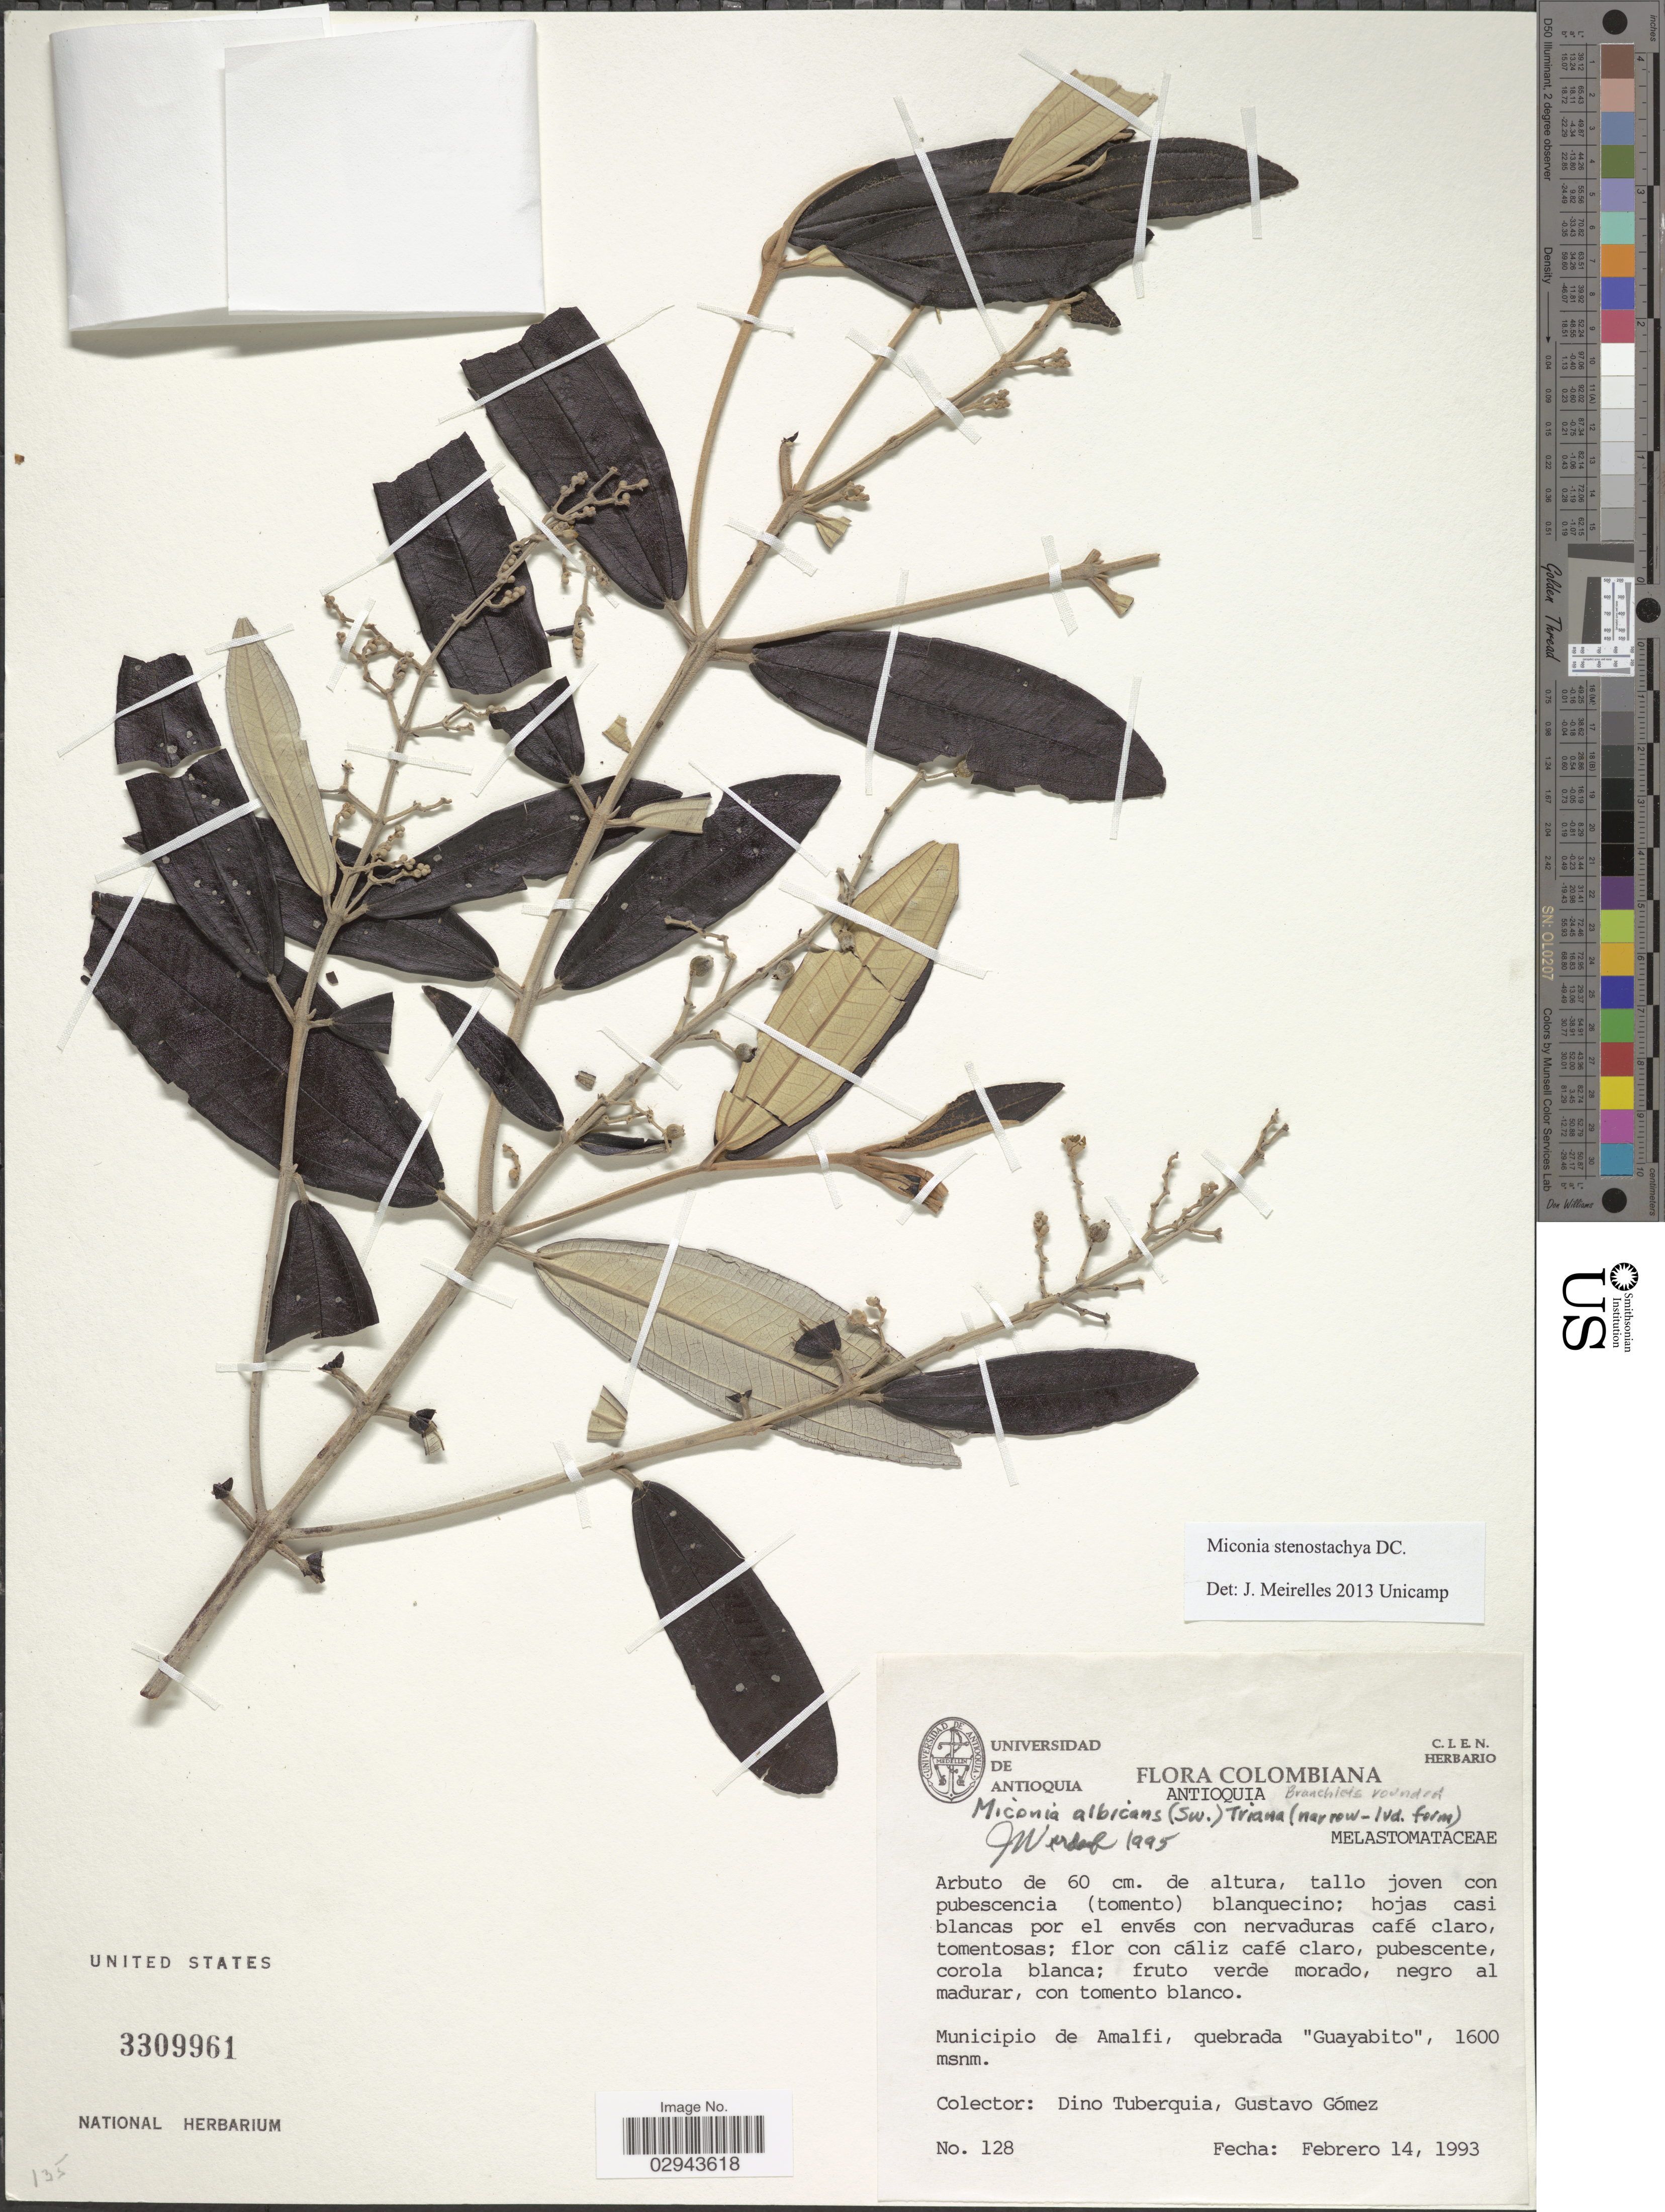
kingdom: Plantae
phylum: Tracheophyta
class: Magnoliopsida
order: Myrtales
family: Melastomataceae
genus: Miconia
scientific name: Miconia stenostachya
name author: DC.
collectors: D. Tuberquia & G. Gomez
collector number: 128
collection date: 1993-01-14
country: Colombia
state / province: Antioquia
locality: Municipio de Amalfi, quebrada "Guayabito".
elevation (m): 1600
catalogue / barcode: US 3309961